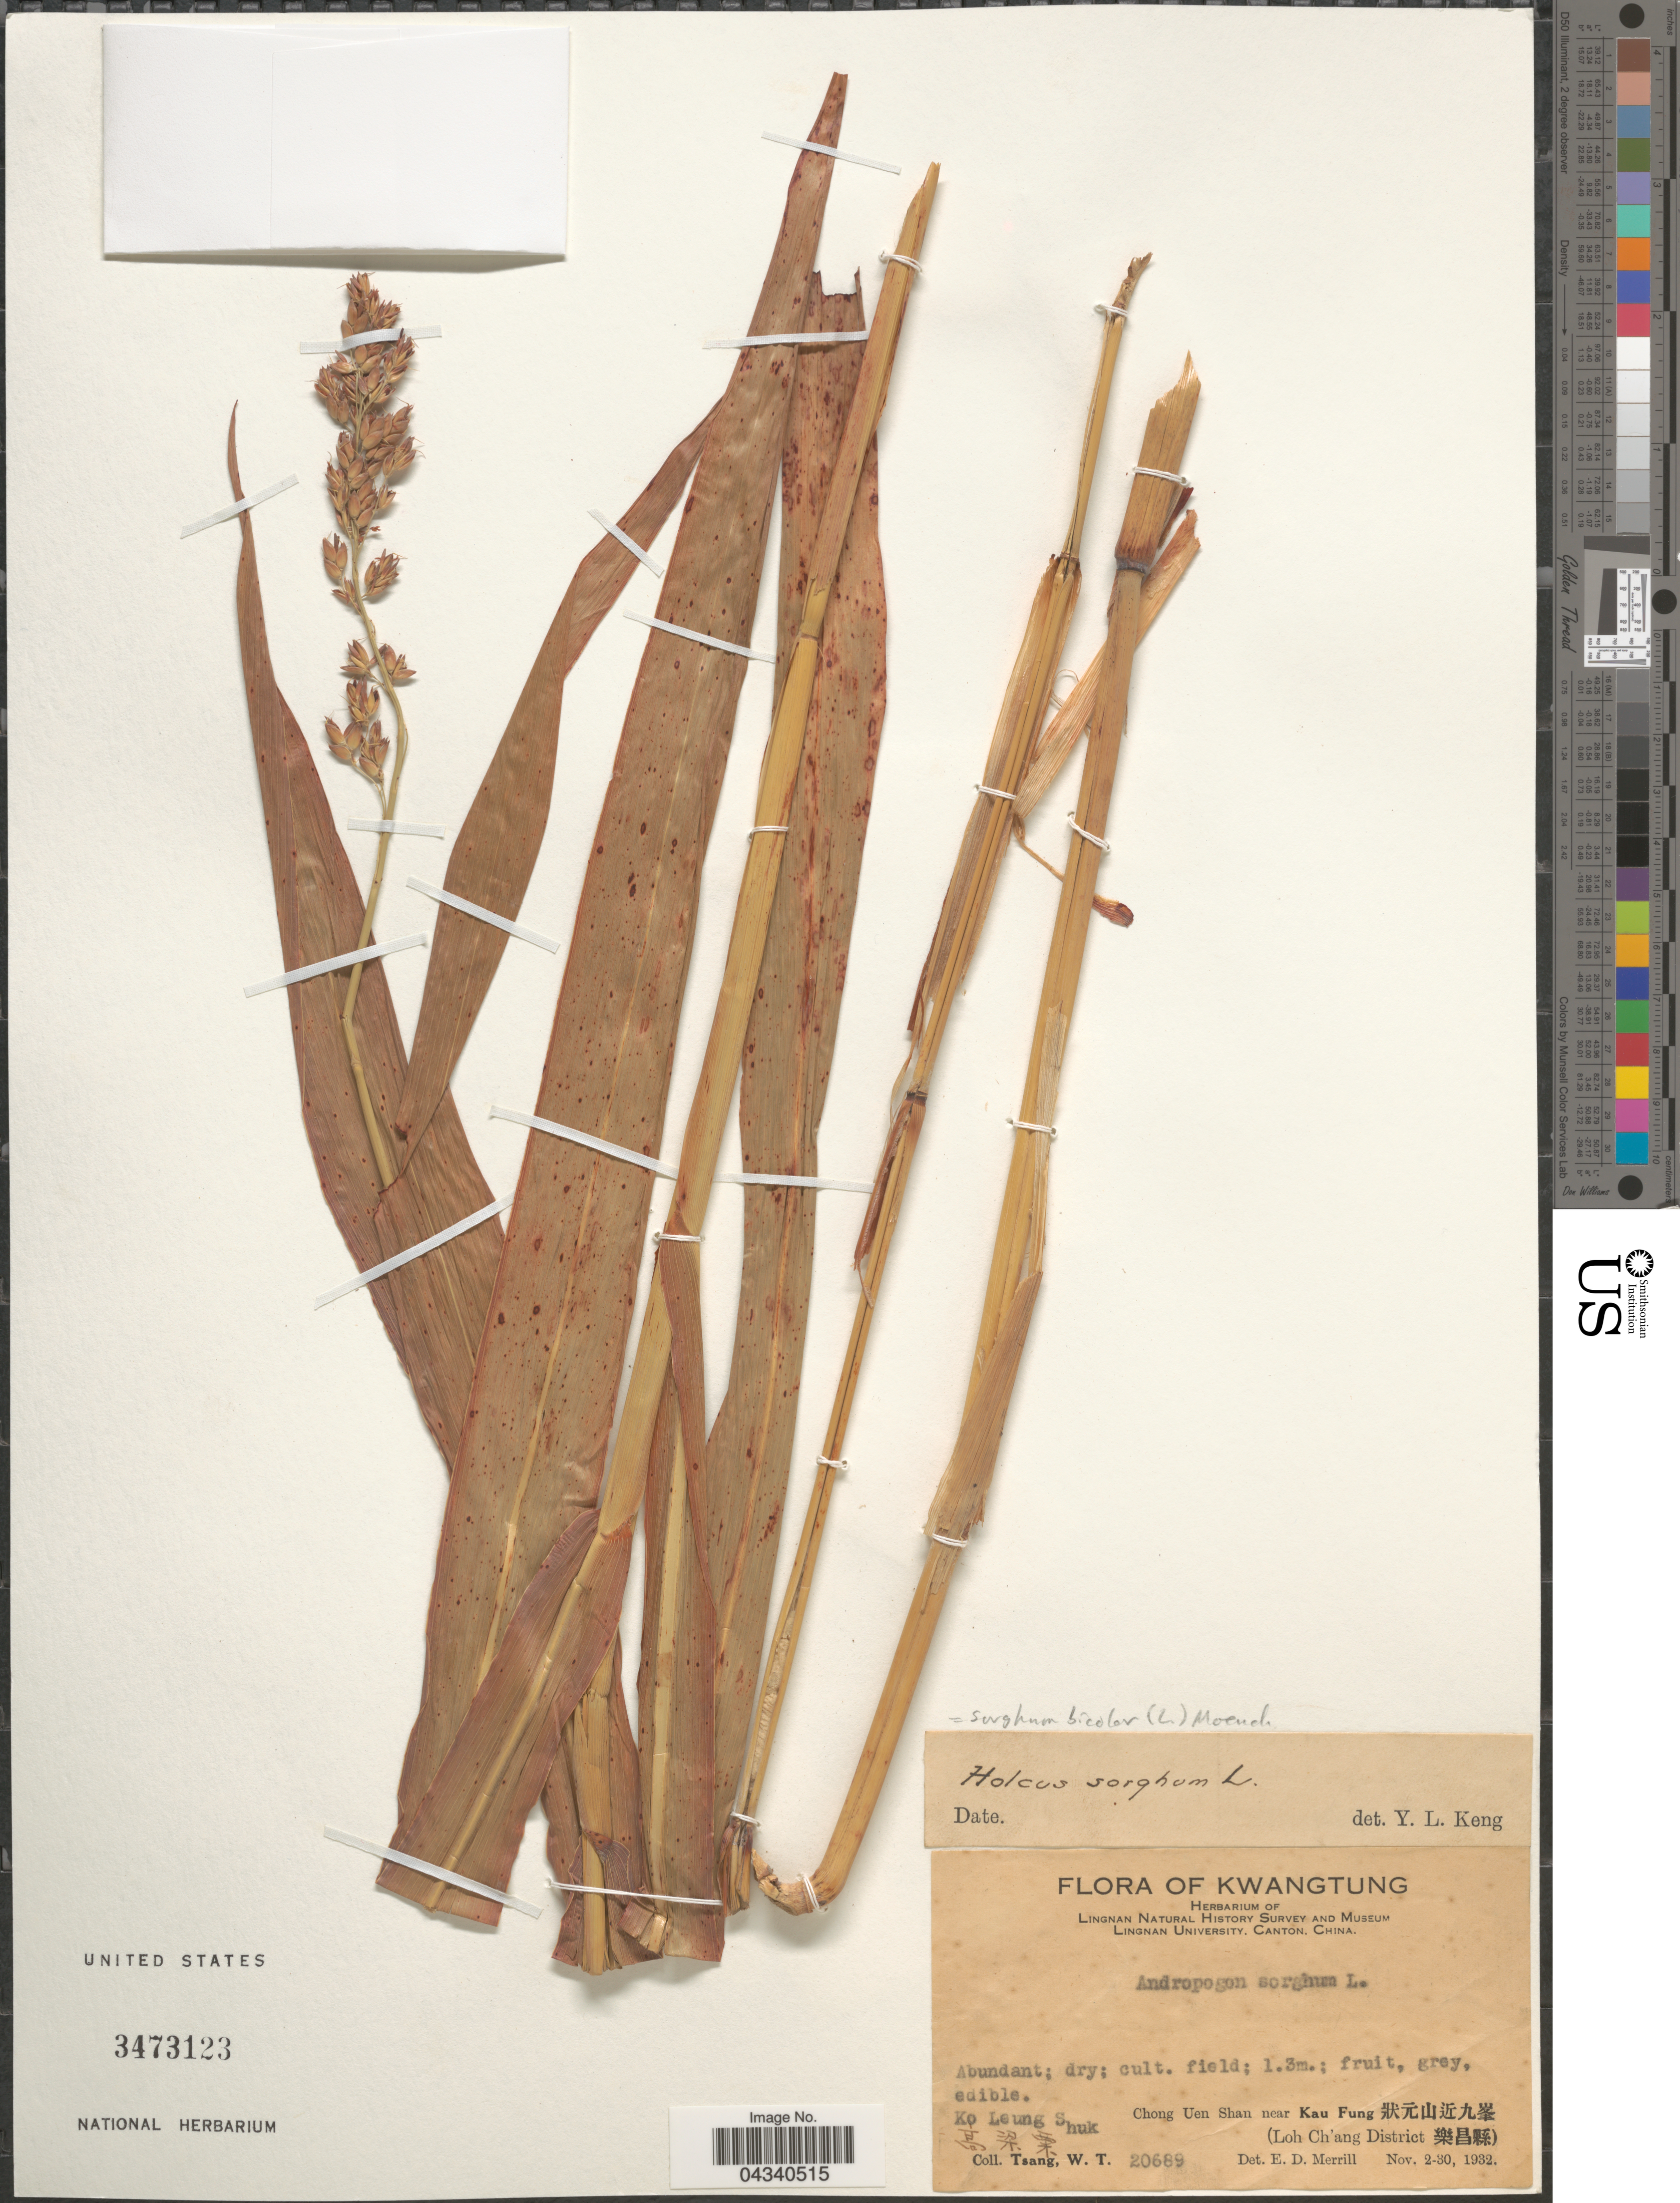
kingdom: Plantae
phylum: Tracheophyta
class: Liliopsida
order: Poales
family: Poaceae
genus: Sorghum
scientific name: Sorghum bicolor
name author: (L.) Moench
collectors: W. T. Tsang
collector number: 20689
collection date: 1932-11-02/1932-11-30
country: China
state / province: Guangdong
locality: Kwangtung. Lingnan Natural History Survey and Museum Lingnan University, Canton, China. Ko Leung Shuk X. Chong Uen Shan near Kau Fung X. (Loh Ch'ang District X).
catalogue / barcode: US 3473123